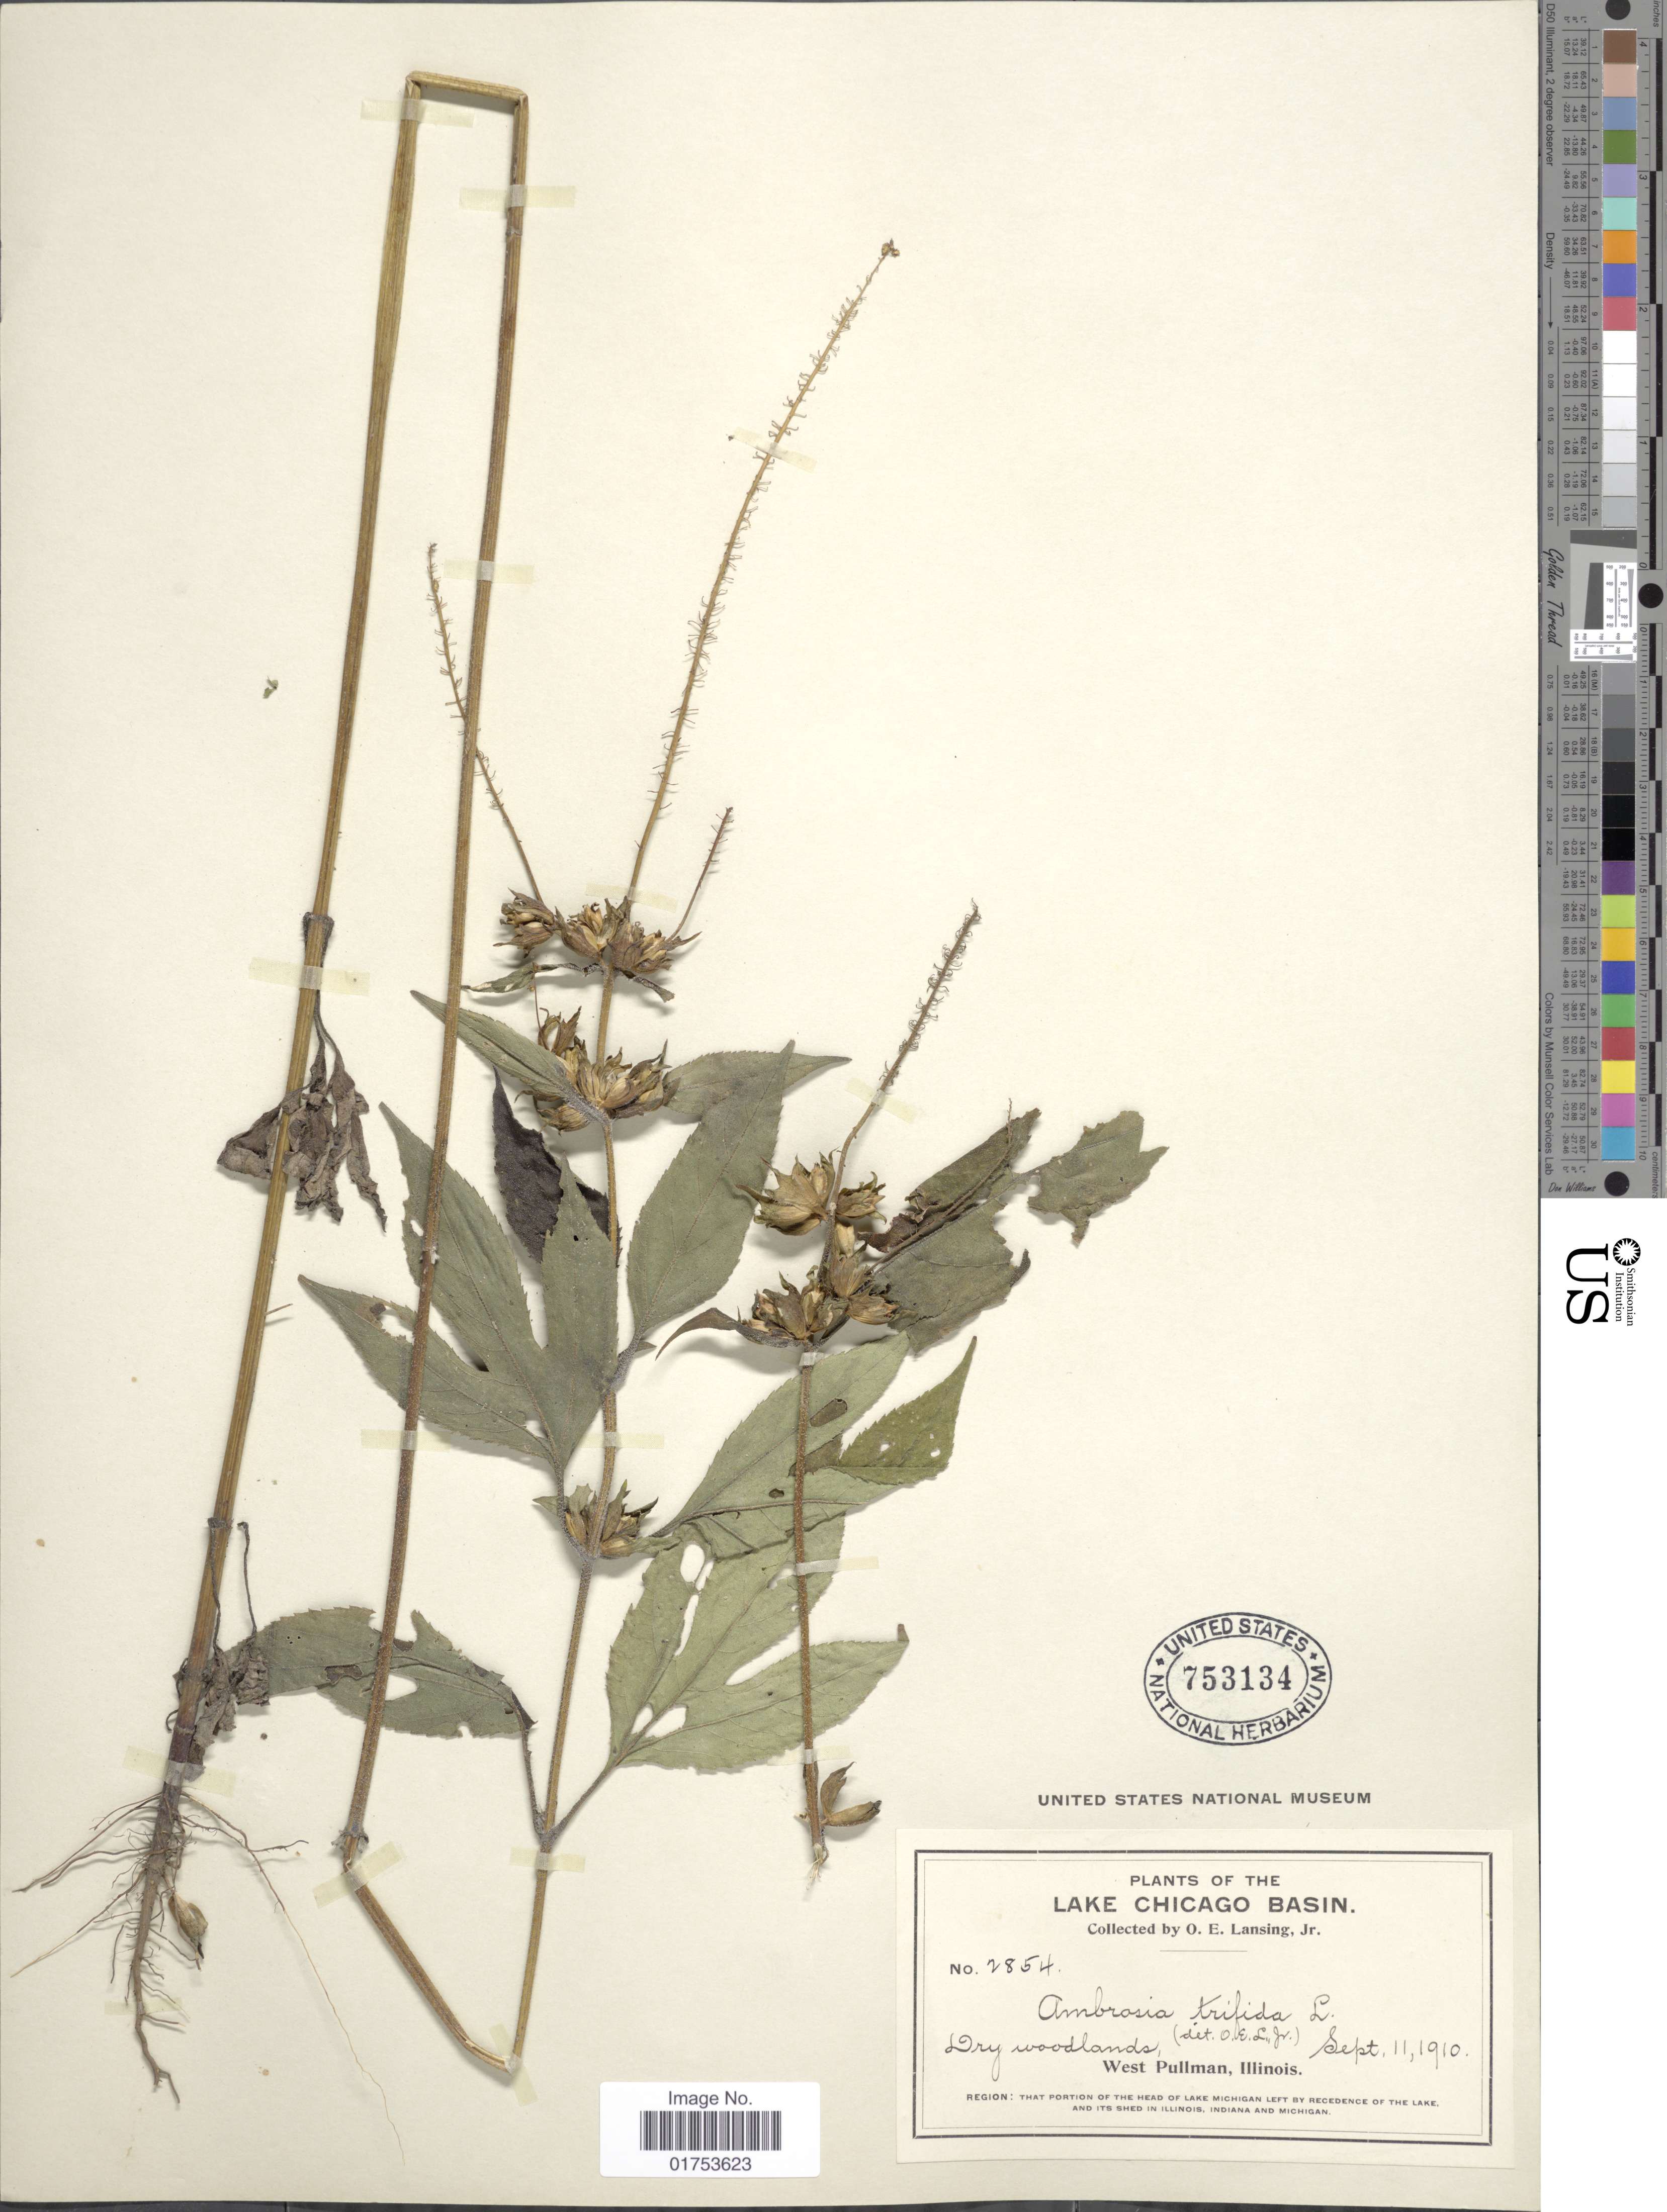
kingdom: Plantae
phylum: Tracheophyta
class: Magnoliopsida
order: Asterales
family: Asteraceae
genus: Ambrosia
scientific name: Ambrosia trifida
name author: L.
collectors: O. E. Lansing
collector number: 2854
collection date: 1910-09-11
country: United States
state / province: Illinois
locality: Lake Chicago Basin, West Pullman, Region: That portion of the head of Lake Michigan left by recedence of the lake, and its shed in Illinois, Indiana and Michigan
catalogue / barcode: US 753134